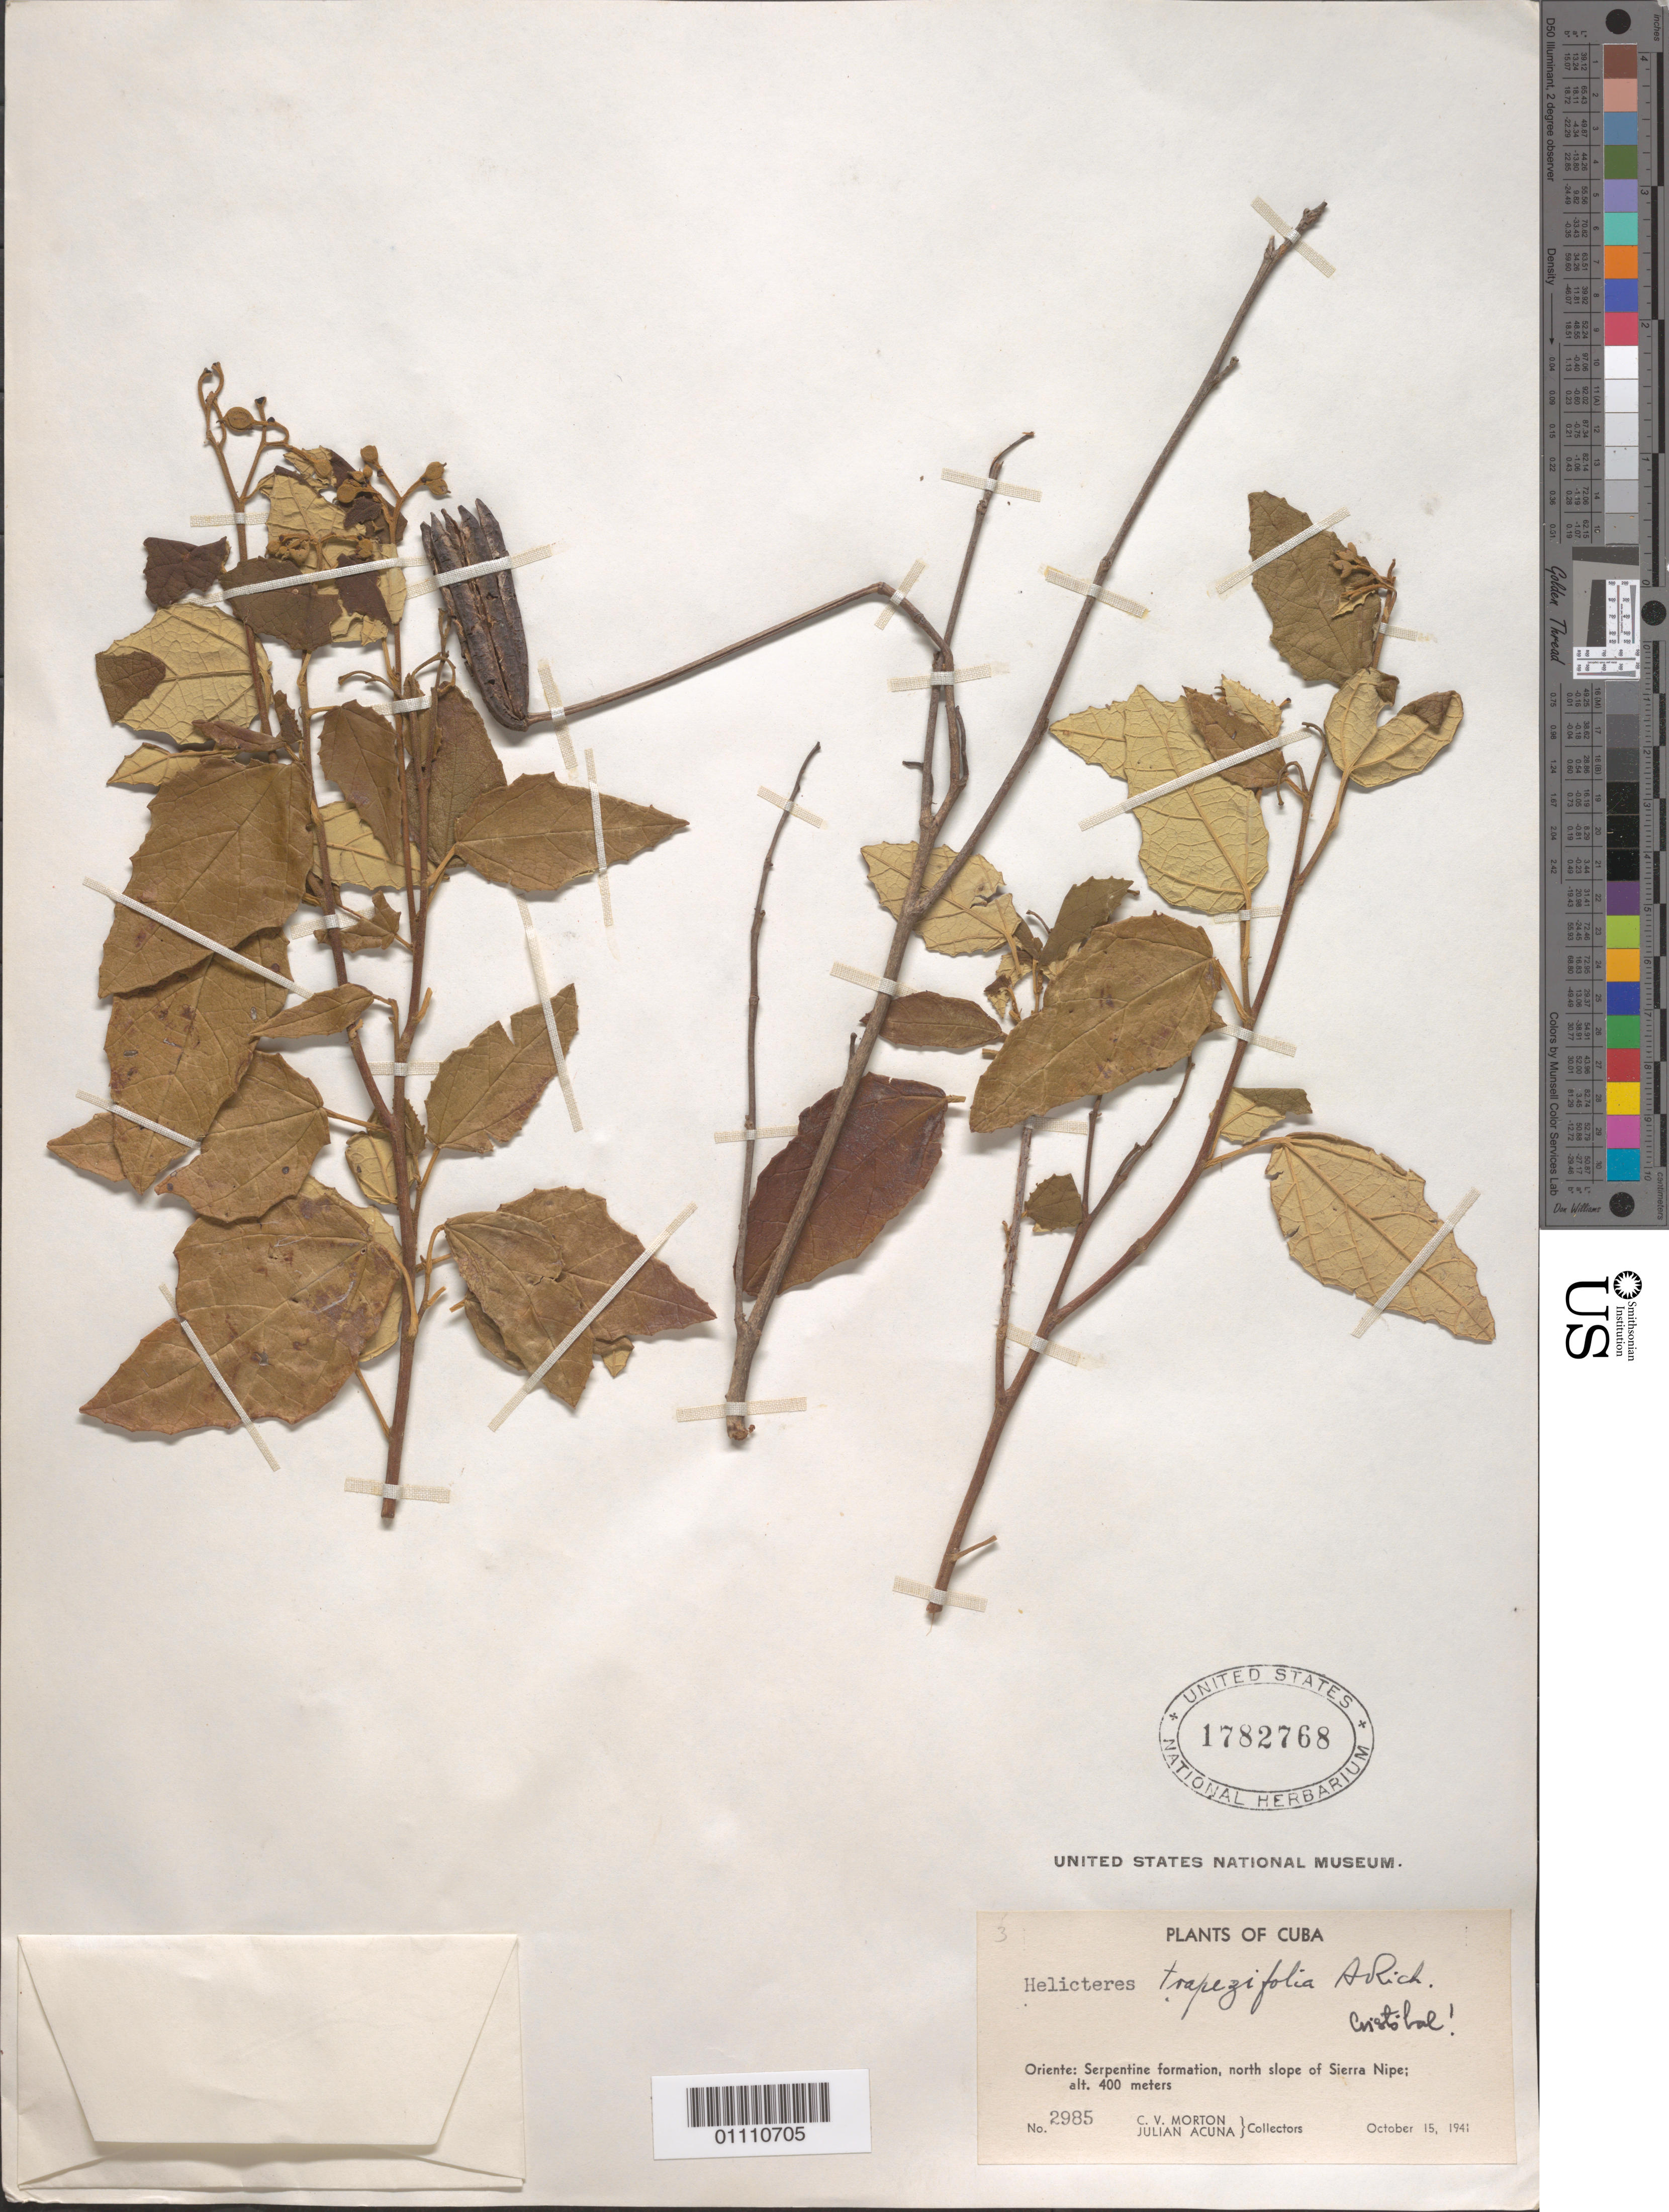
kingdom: Plantae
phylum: Tracheophyta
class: Magnoliopsida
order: Malvales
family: Malvaceae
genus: Helicteres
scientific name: Helicteres trapezifolia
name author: A. Rich.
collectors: C. V. Morton & J. Acuña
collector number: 2985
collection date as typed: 15 Oct 1941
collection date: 1941-10-15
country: Cuba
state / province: Holguín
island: Cuba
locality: Oriente: Sepentine formation, N slope of Sierra Nipe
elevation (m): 400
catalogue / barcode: US 1782768